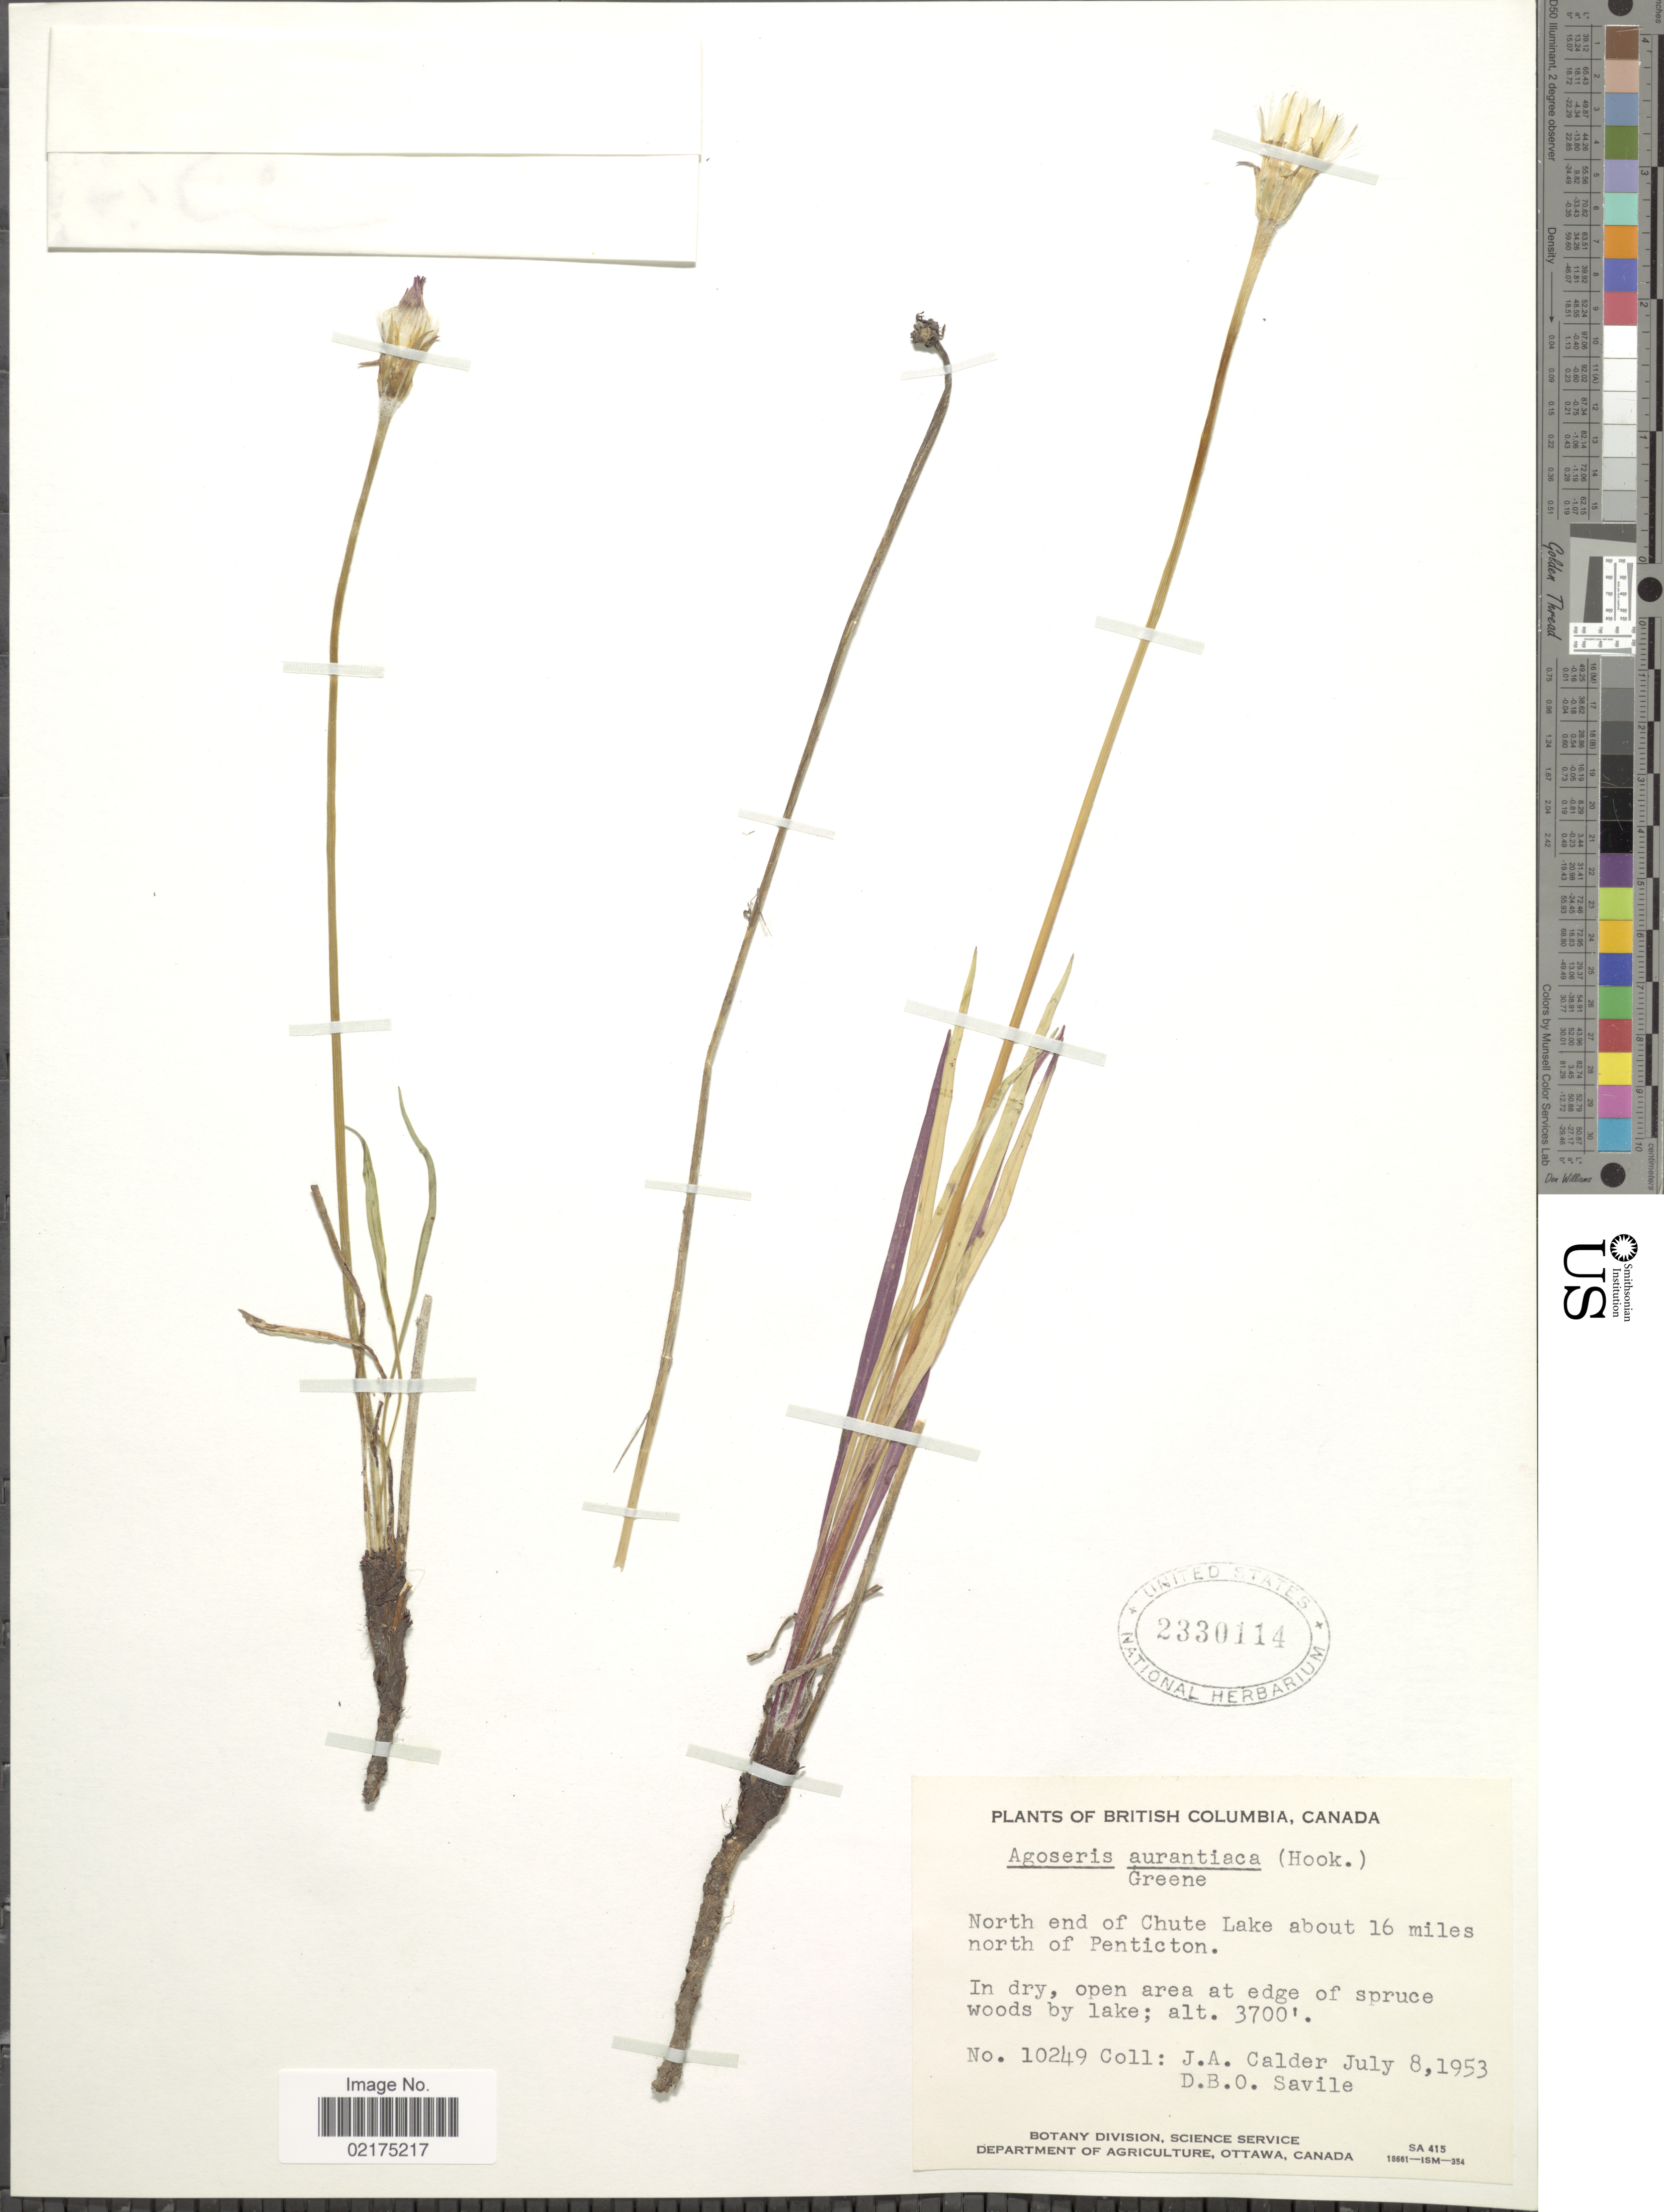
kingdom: Plantae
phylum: Tracheophyta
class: Magnoliopsida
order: Asterales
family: Asteraceae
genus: Agoseris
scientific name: Agoseris aurantiaca var. aurantiaca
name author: (Hook.) Greene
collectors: J. A. Calder & D. Savile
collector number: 10249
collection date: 1953-07-08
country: Canada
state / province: British Columbia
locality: North end of Chute Lake about 16 miles north of Penticton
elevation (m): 1128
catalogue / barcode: US 2330114